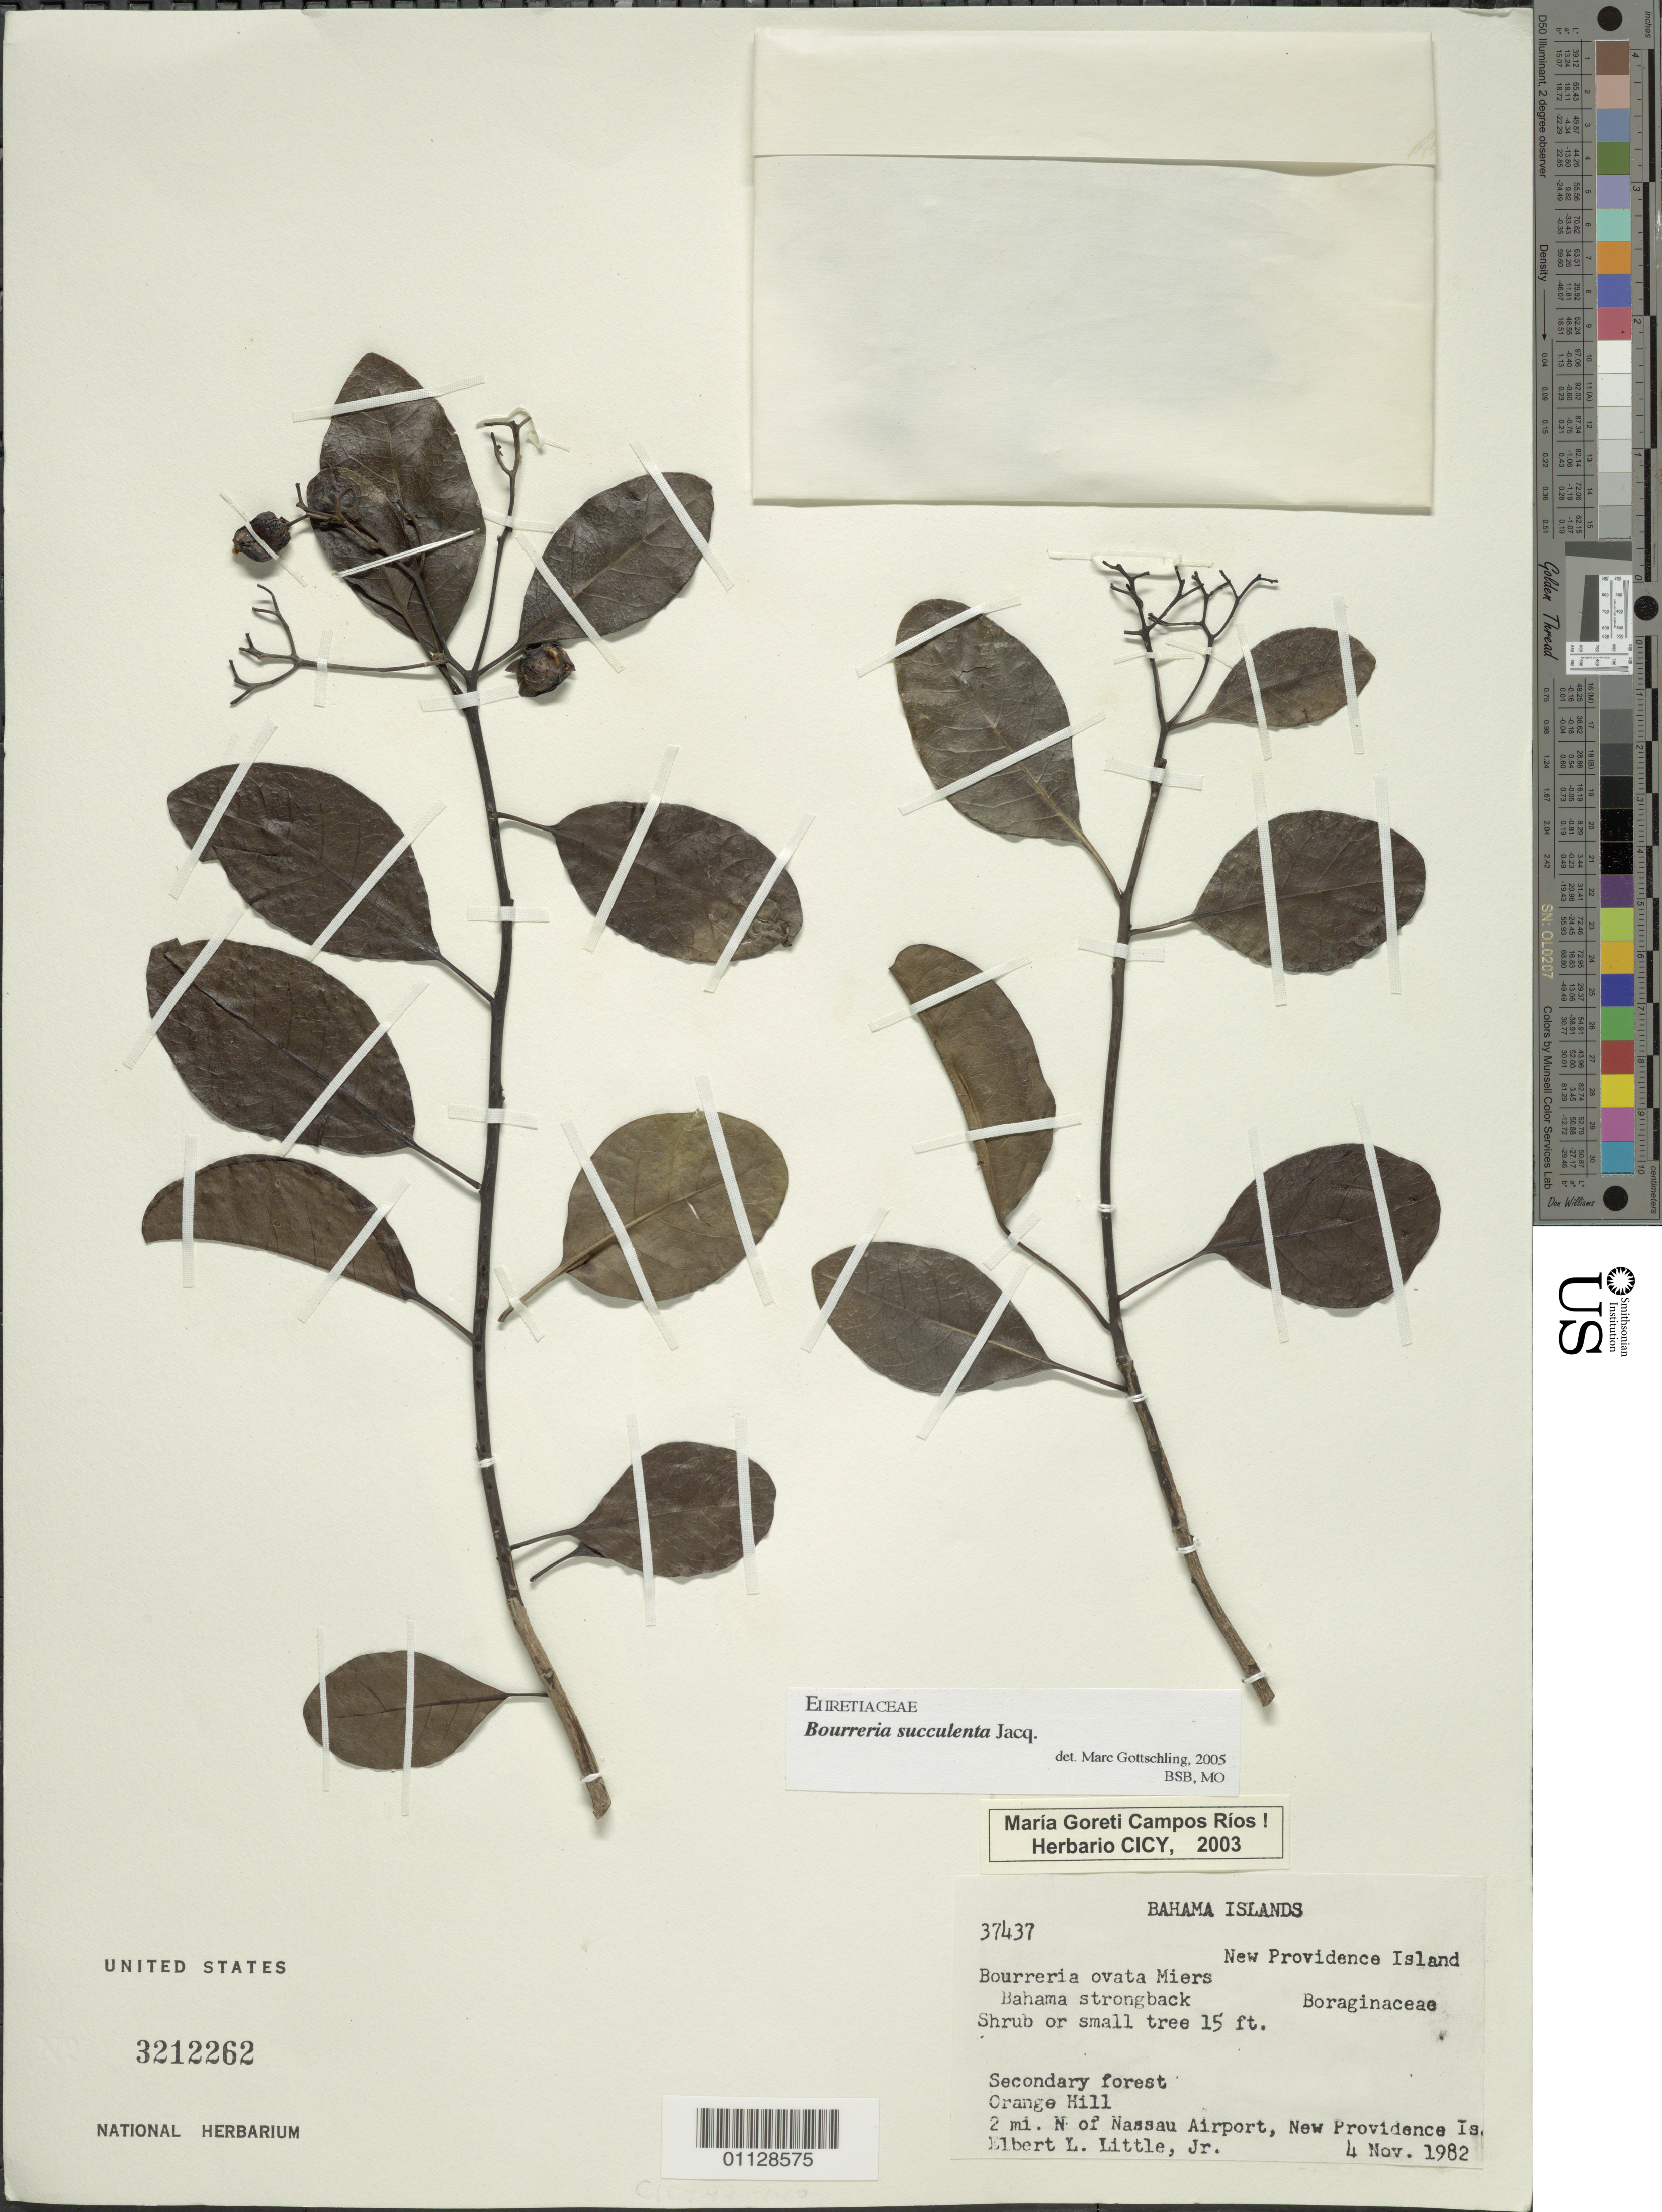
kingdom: Plantae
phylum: Tracheophyta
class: Magnoliopsida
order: Boraginales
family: Ehretiaceae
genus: Bourreria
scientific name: Bourreria succulenta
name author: Jacq.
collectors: E. L. Little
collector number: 37437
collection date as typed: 04 Nov 1982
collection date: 1982-11-04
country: Bahamas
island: New Providence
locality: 2 mi N of Nassau Airport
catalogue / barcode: US 3212262